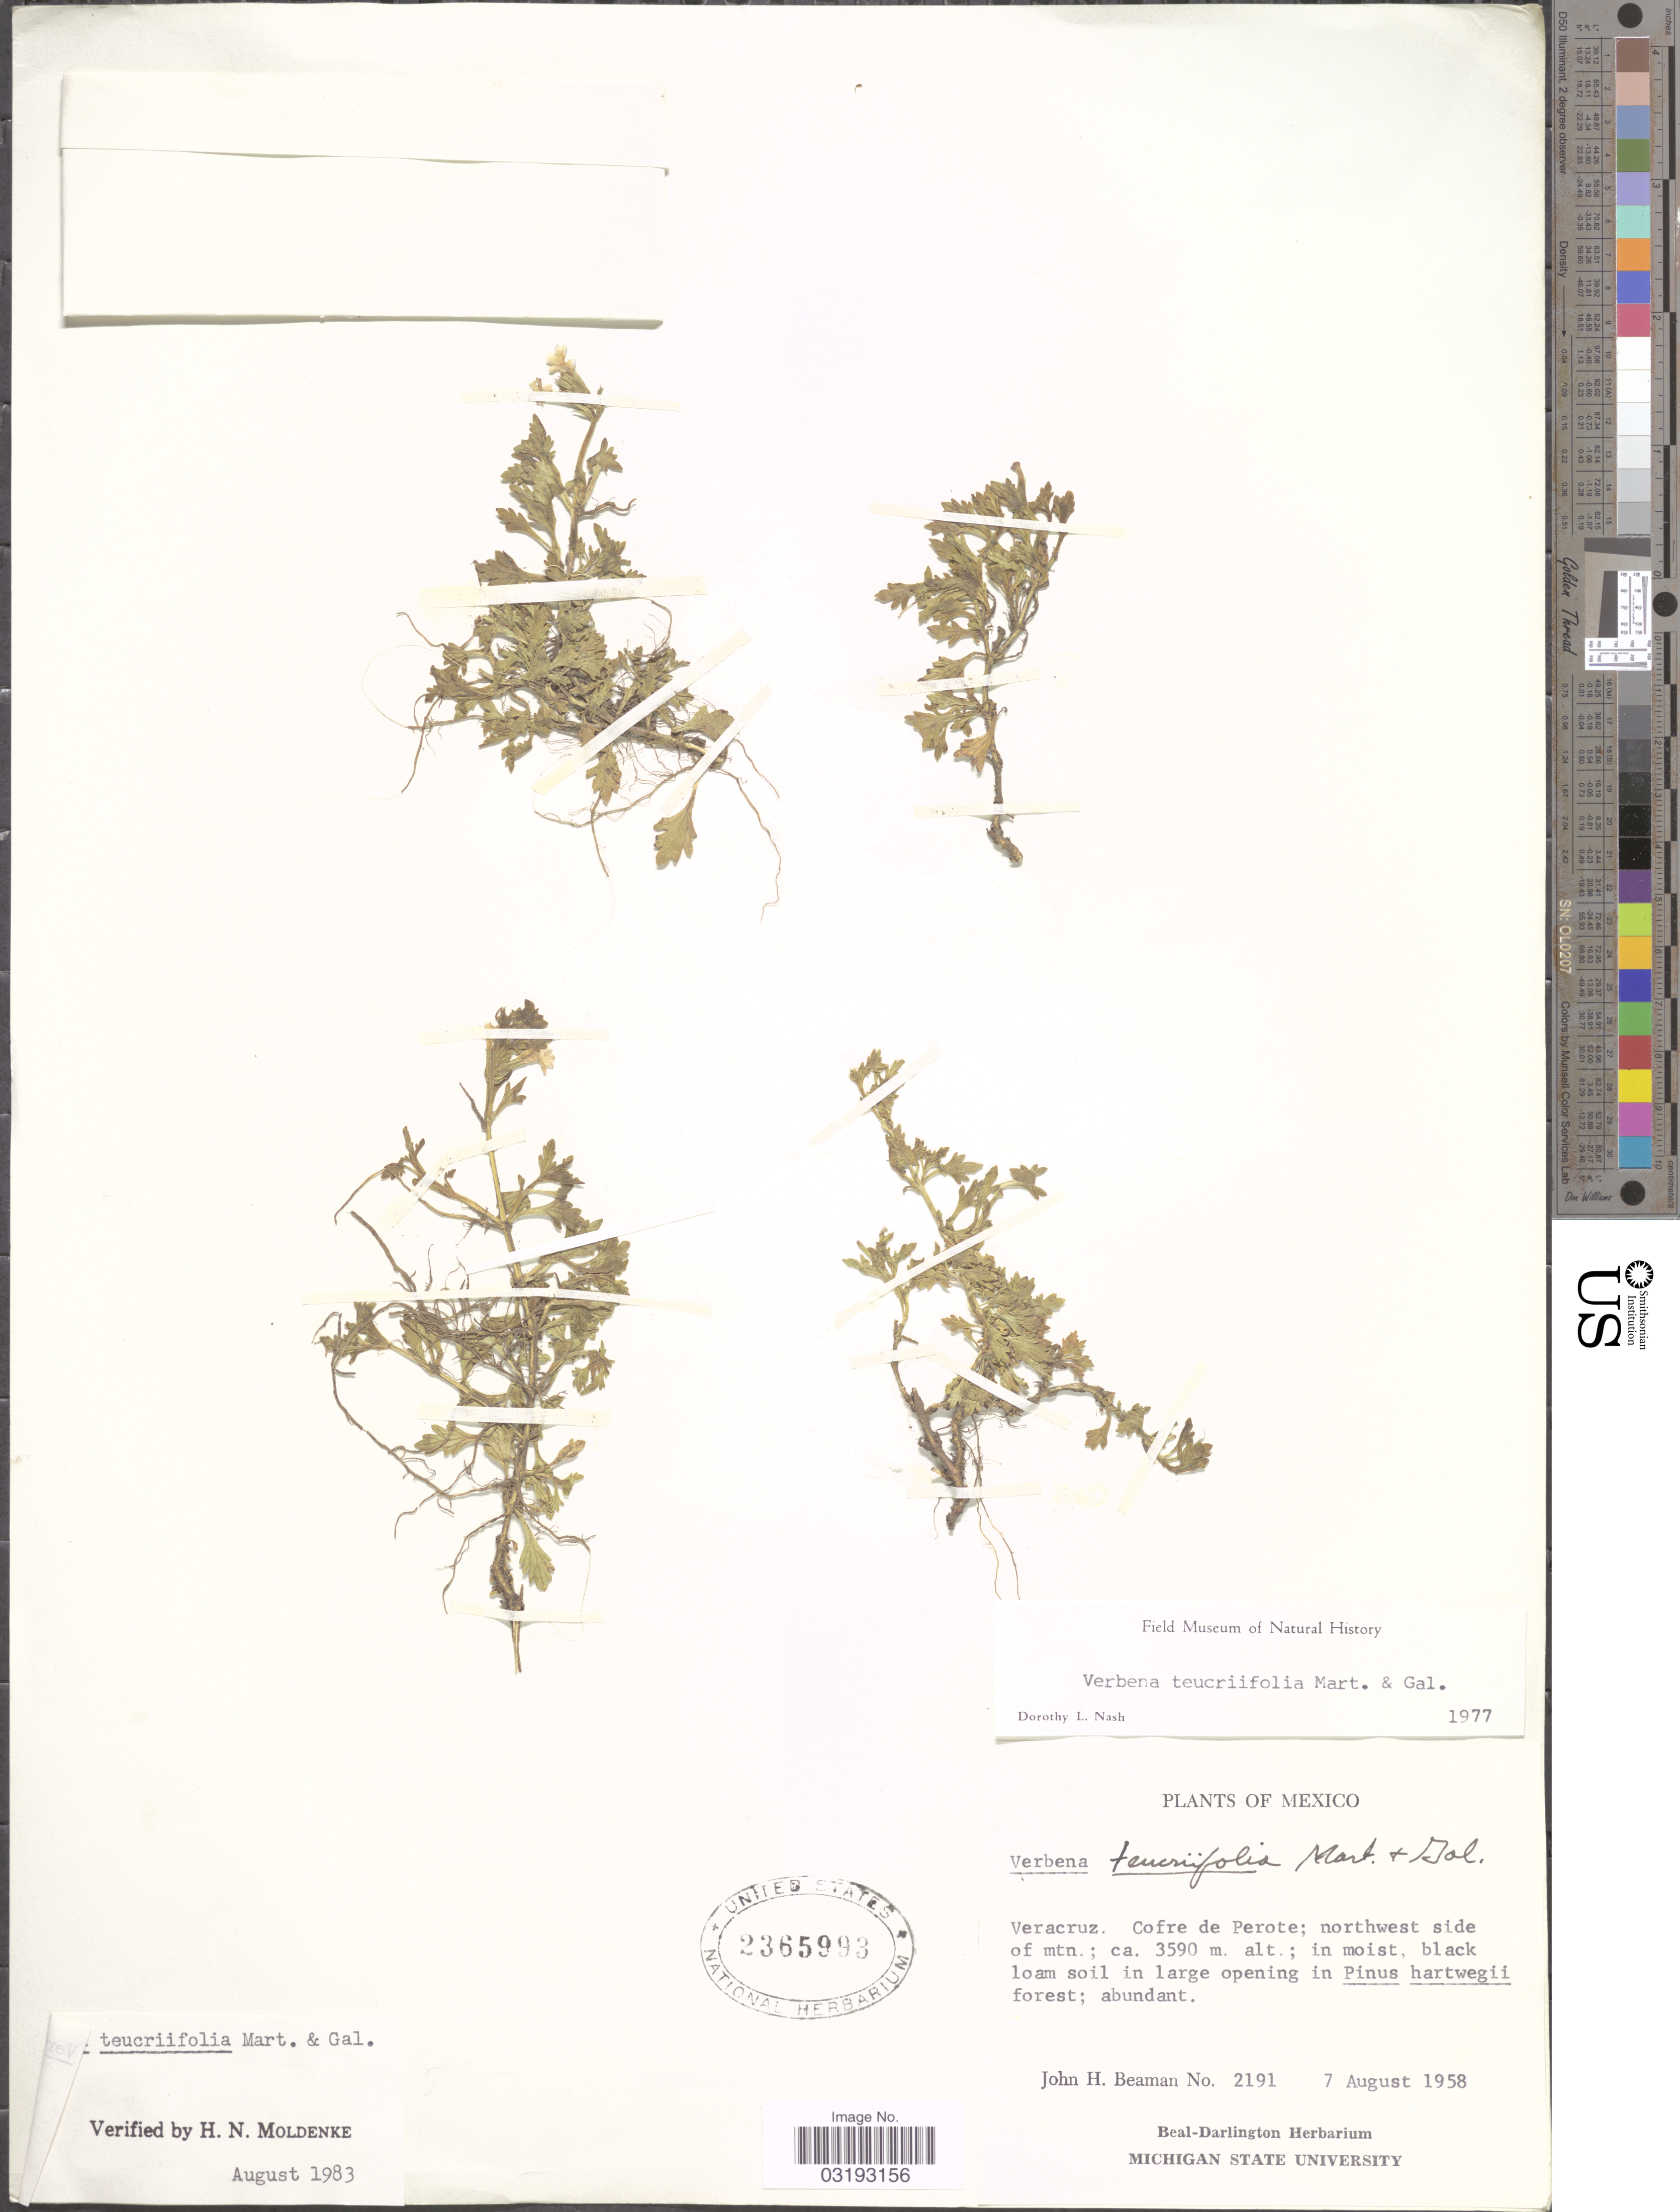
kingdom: Plantae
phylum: Tracheophyta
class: Magnoliopsida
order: Lamiales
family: Verbenaceae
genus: Verbena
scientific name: Verbena teucriifolia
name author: M. Martens & Galeotti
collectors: J. H. Beaman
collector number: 2191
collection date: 1958-08-07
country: Mexico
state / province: Veracruz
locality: Veracruz. Cofre de Perote; northwest side of mtn.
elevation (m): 3590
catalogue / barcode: US 2365993